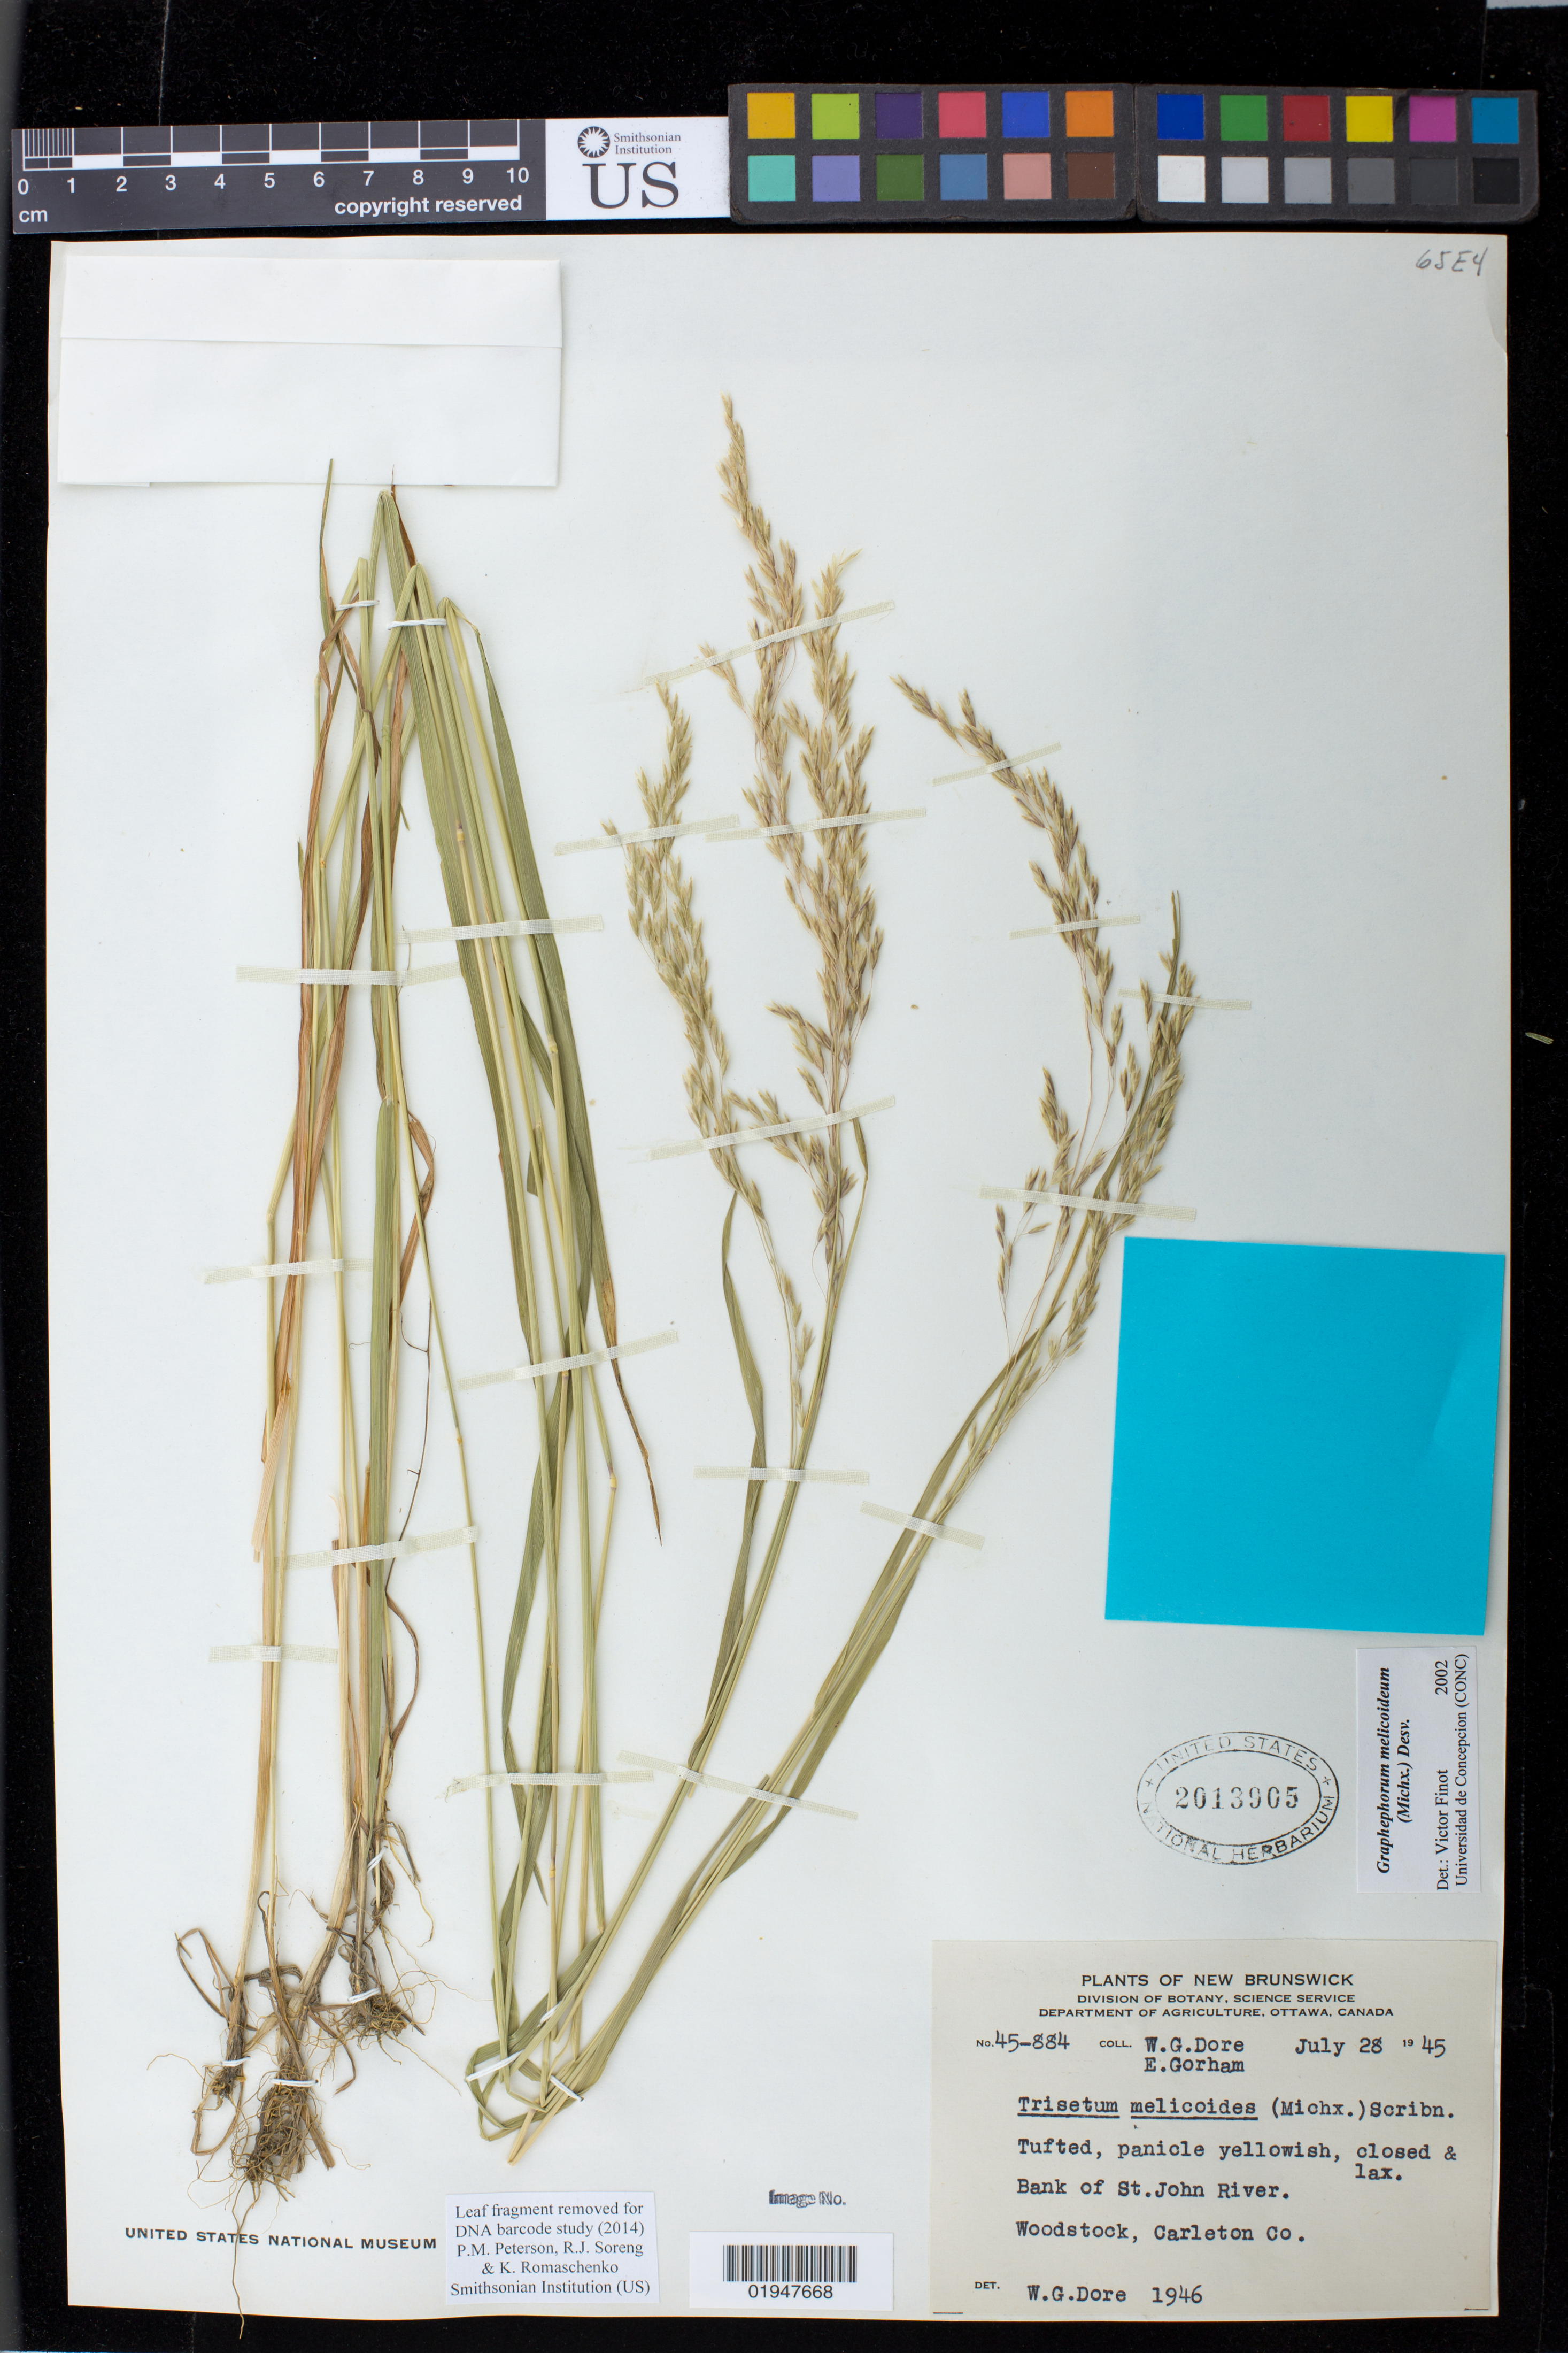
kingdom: Plantae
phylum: Tracheophyta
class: Liliopsida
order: Poales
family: Poaceae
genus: Graphephorum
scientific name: Graphephorum melicoides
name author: (F. Michx.) Desv.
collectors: W. Dore & E. Gorham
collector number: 45-884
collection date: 1946-07-28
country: Canada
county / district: Carleton County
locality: Bank of St. John River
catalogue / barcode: US 2013905